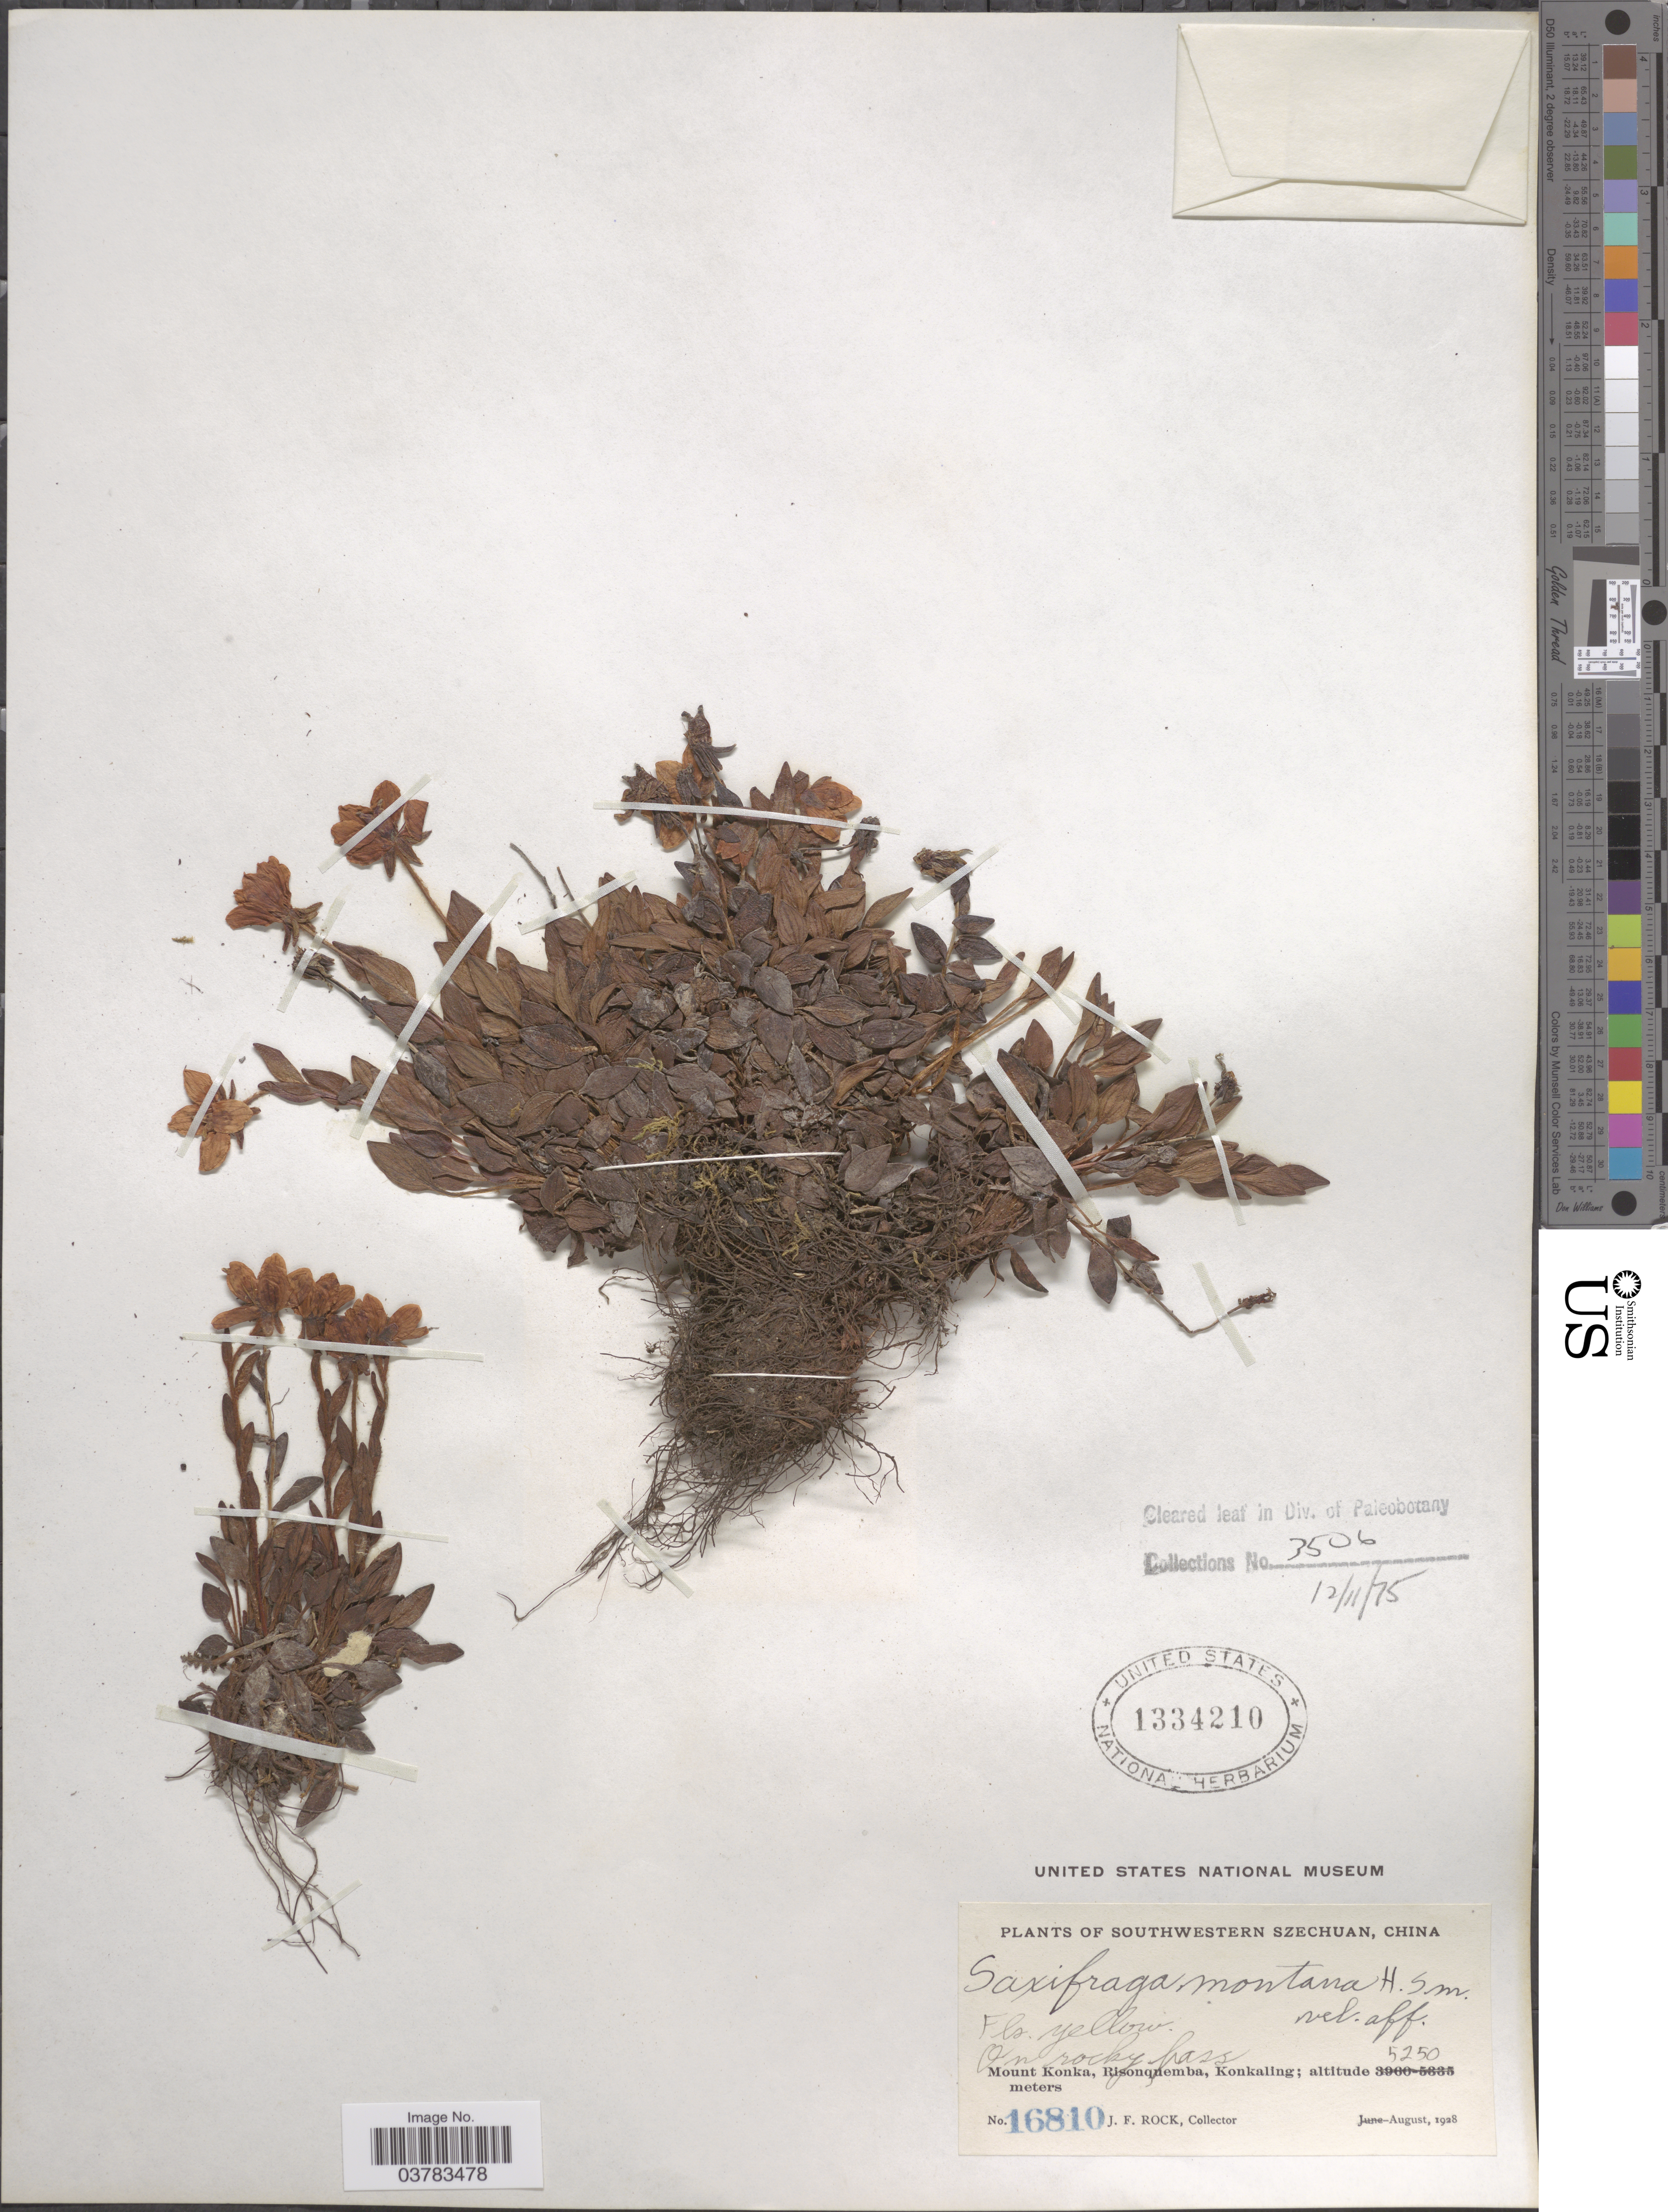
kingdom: Plantae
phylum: Tracheophyta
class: Magnoliopsida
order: Saxifragales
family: Saxifragaceae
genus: Saxifraga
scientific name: Saxifraga sinomontana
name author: J.T. Pan & Gornall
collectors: J. Rock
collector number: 16810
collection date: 1928-08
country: China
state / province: Sichuan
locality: Southwestern Szechuan. Mount Konka, Risonqnemba, Konkaling.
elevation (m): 5250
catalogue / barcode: US 1334210